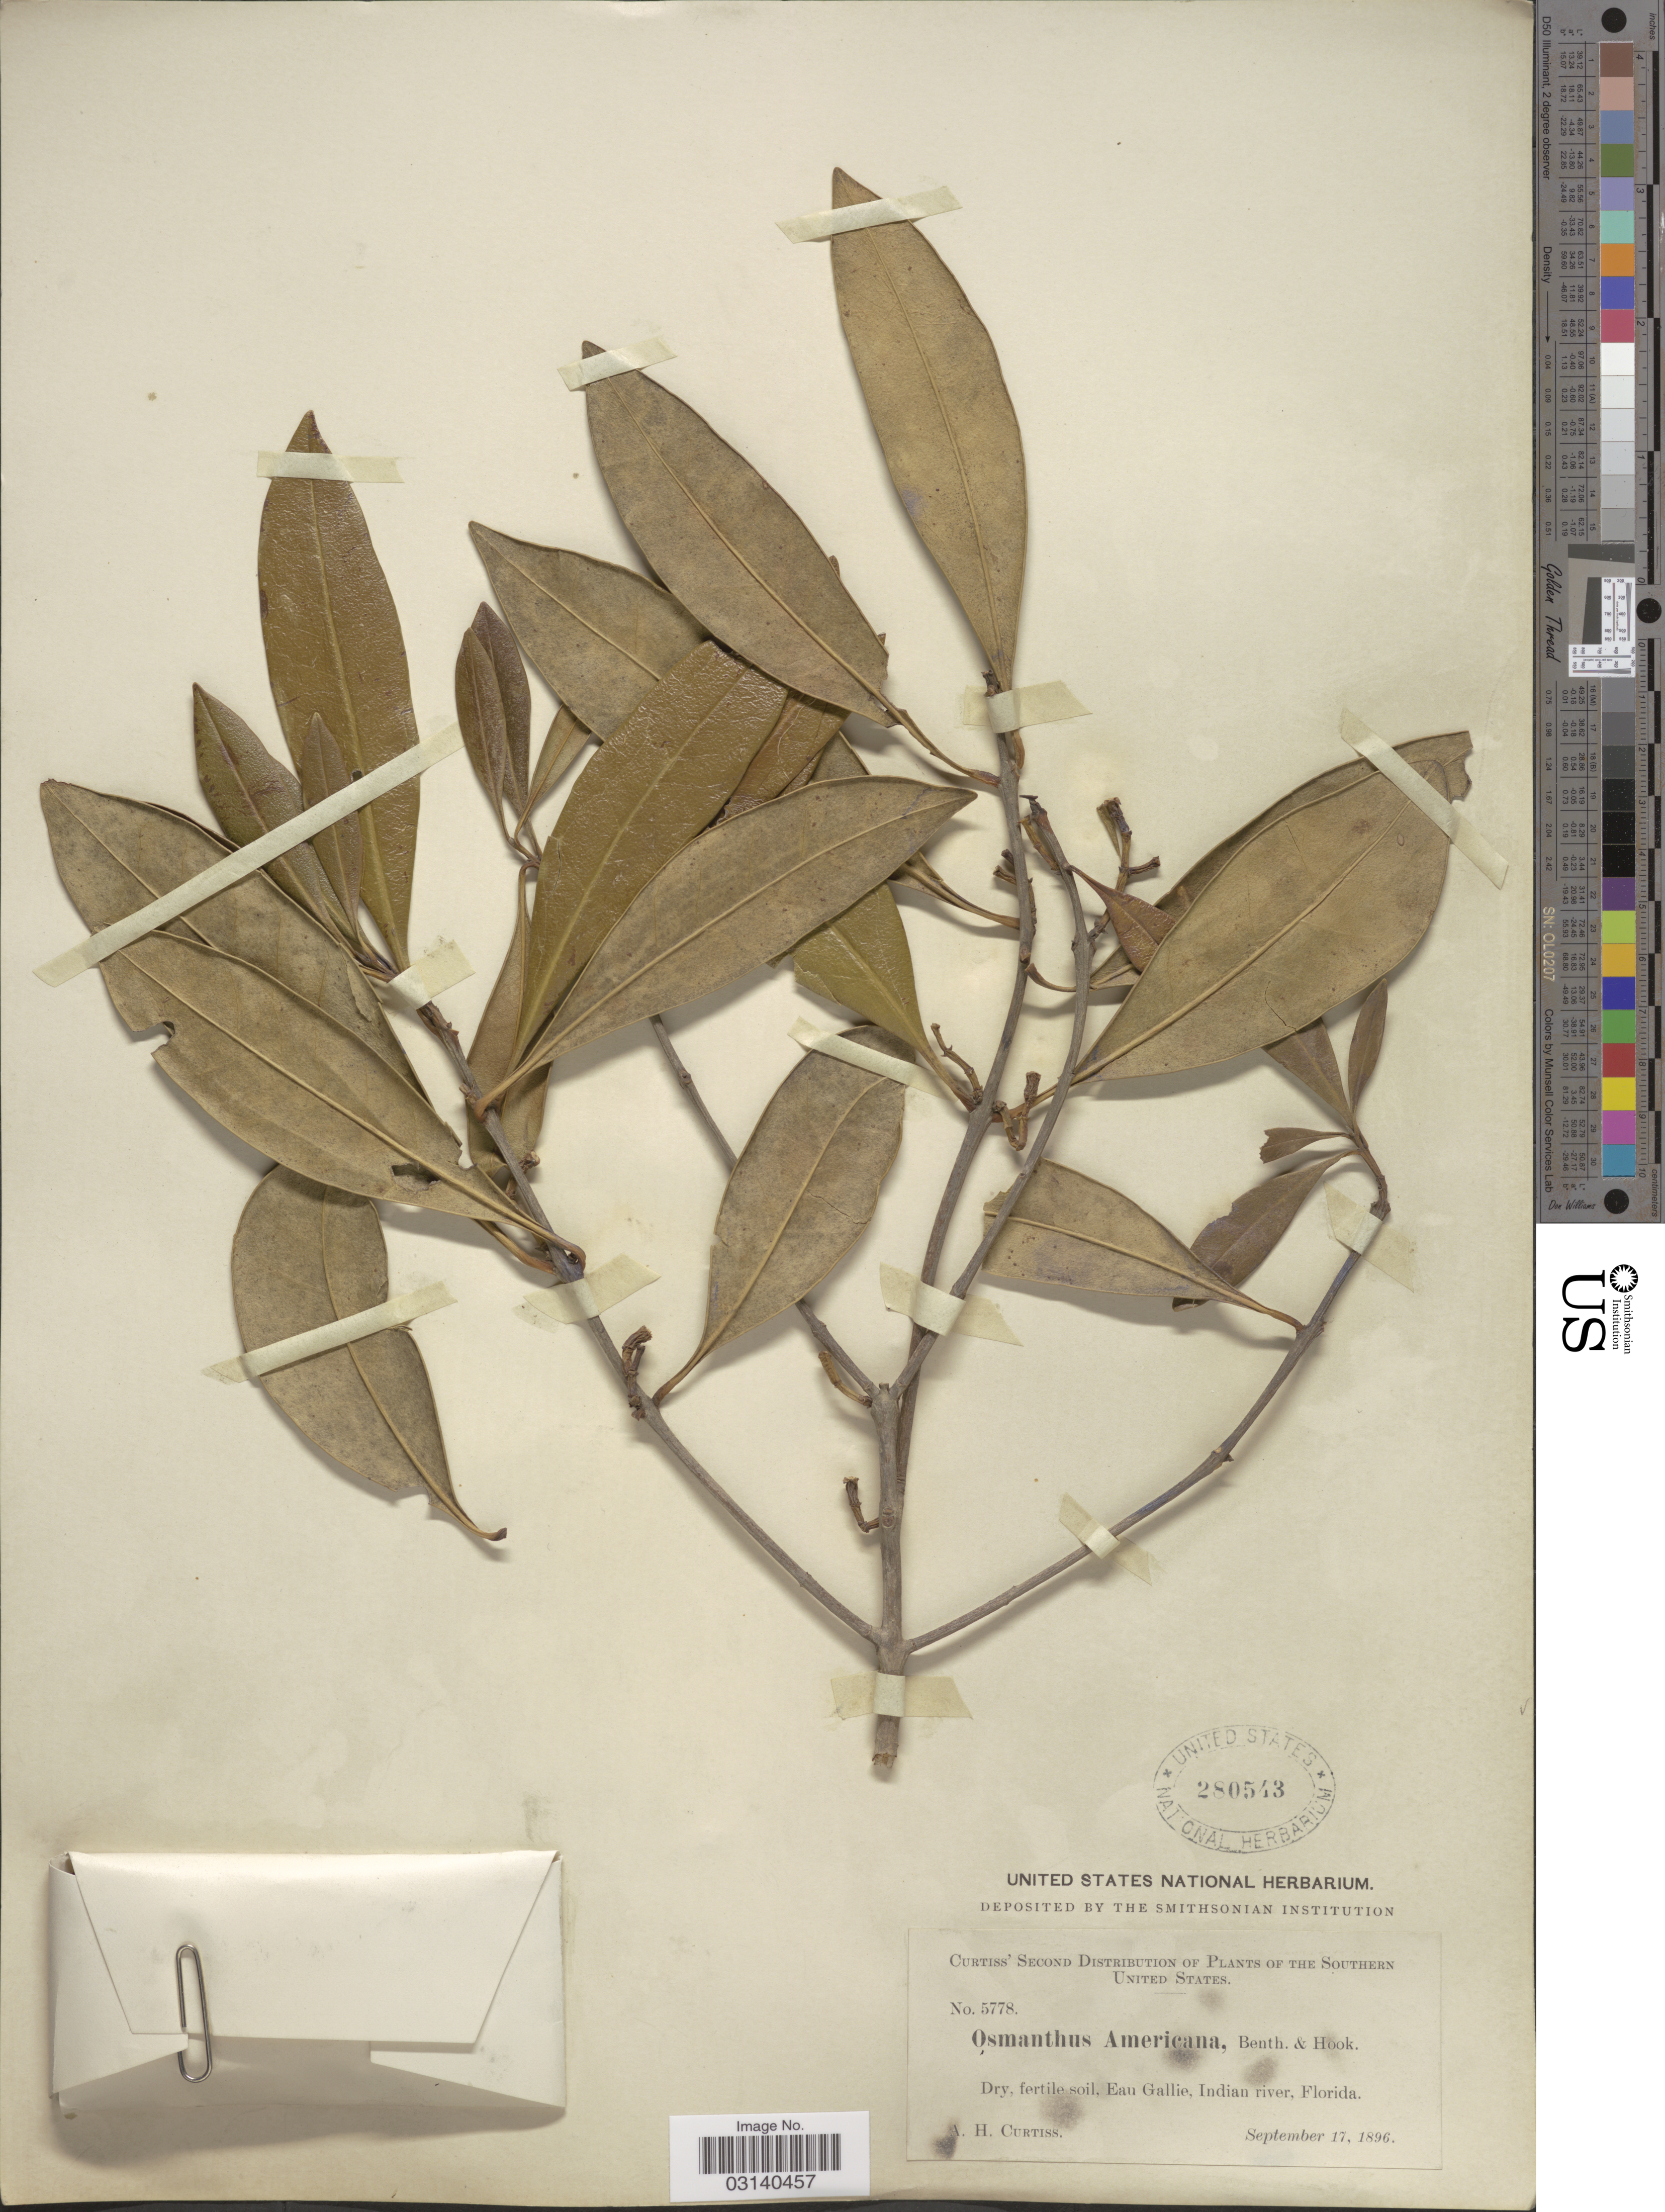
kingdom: Plantae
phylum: Tracheophyta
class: Magnoliopsida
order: Lamiales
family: Oleaceae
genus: Osmanthus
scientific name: Osmanthus americanus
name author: (L.) A. Gray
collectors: A. H. Curtiss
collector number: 5778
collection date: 1896-09-17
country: United States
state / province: Florida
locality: The Southern United States, Eau Gallie, Indian river.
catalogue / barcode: US 280543